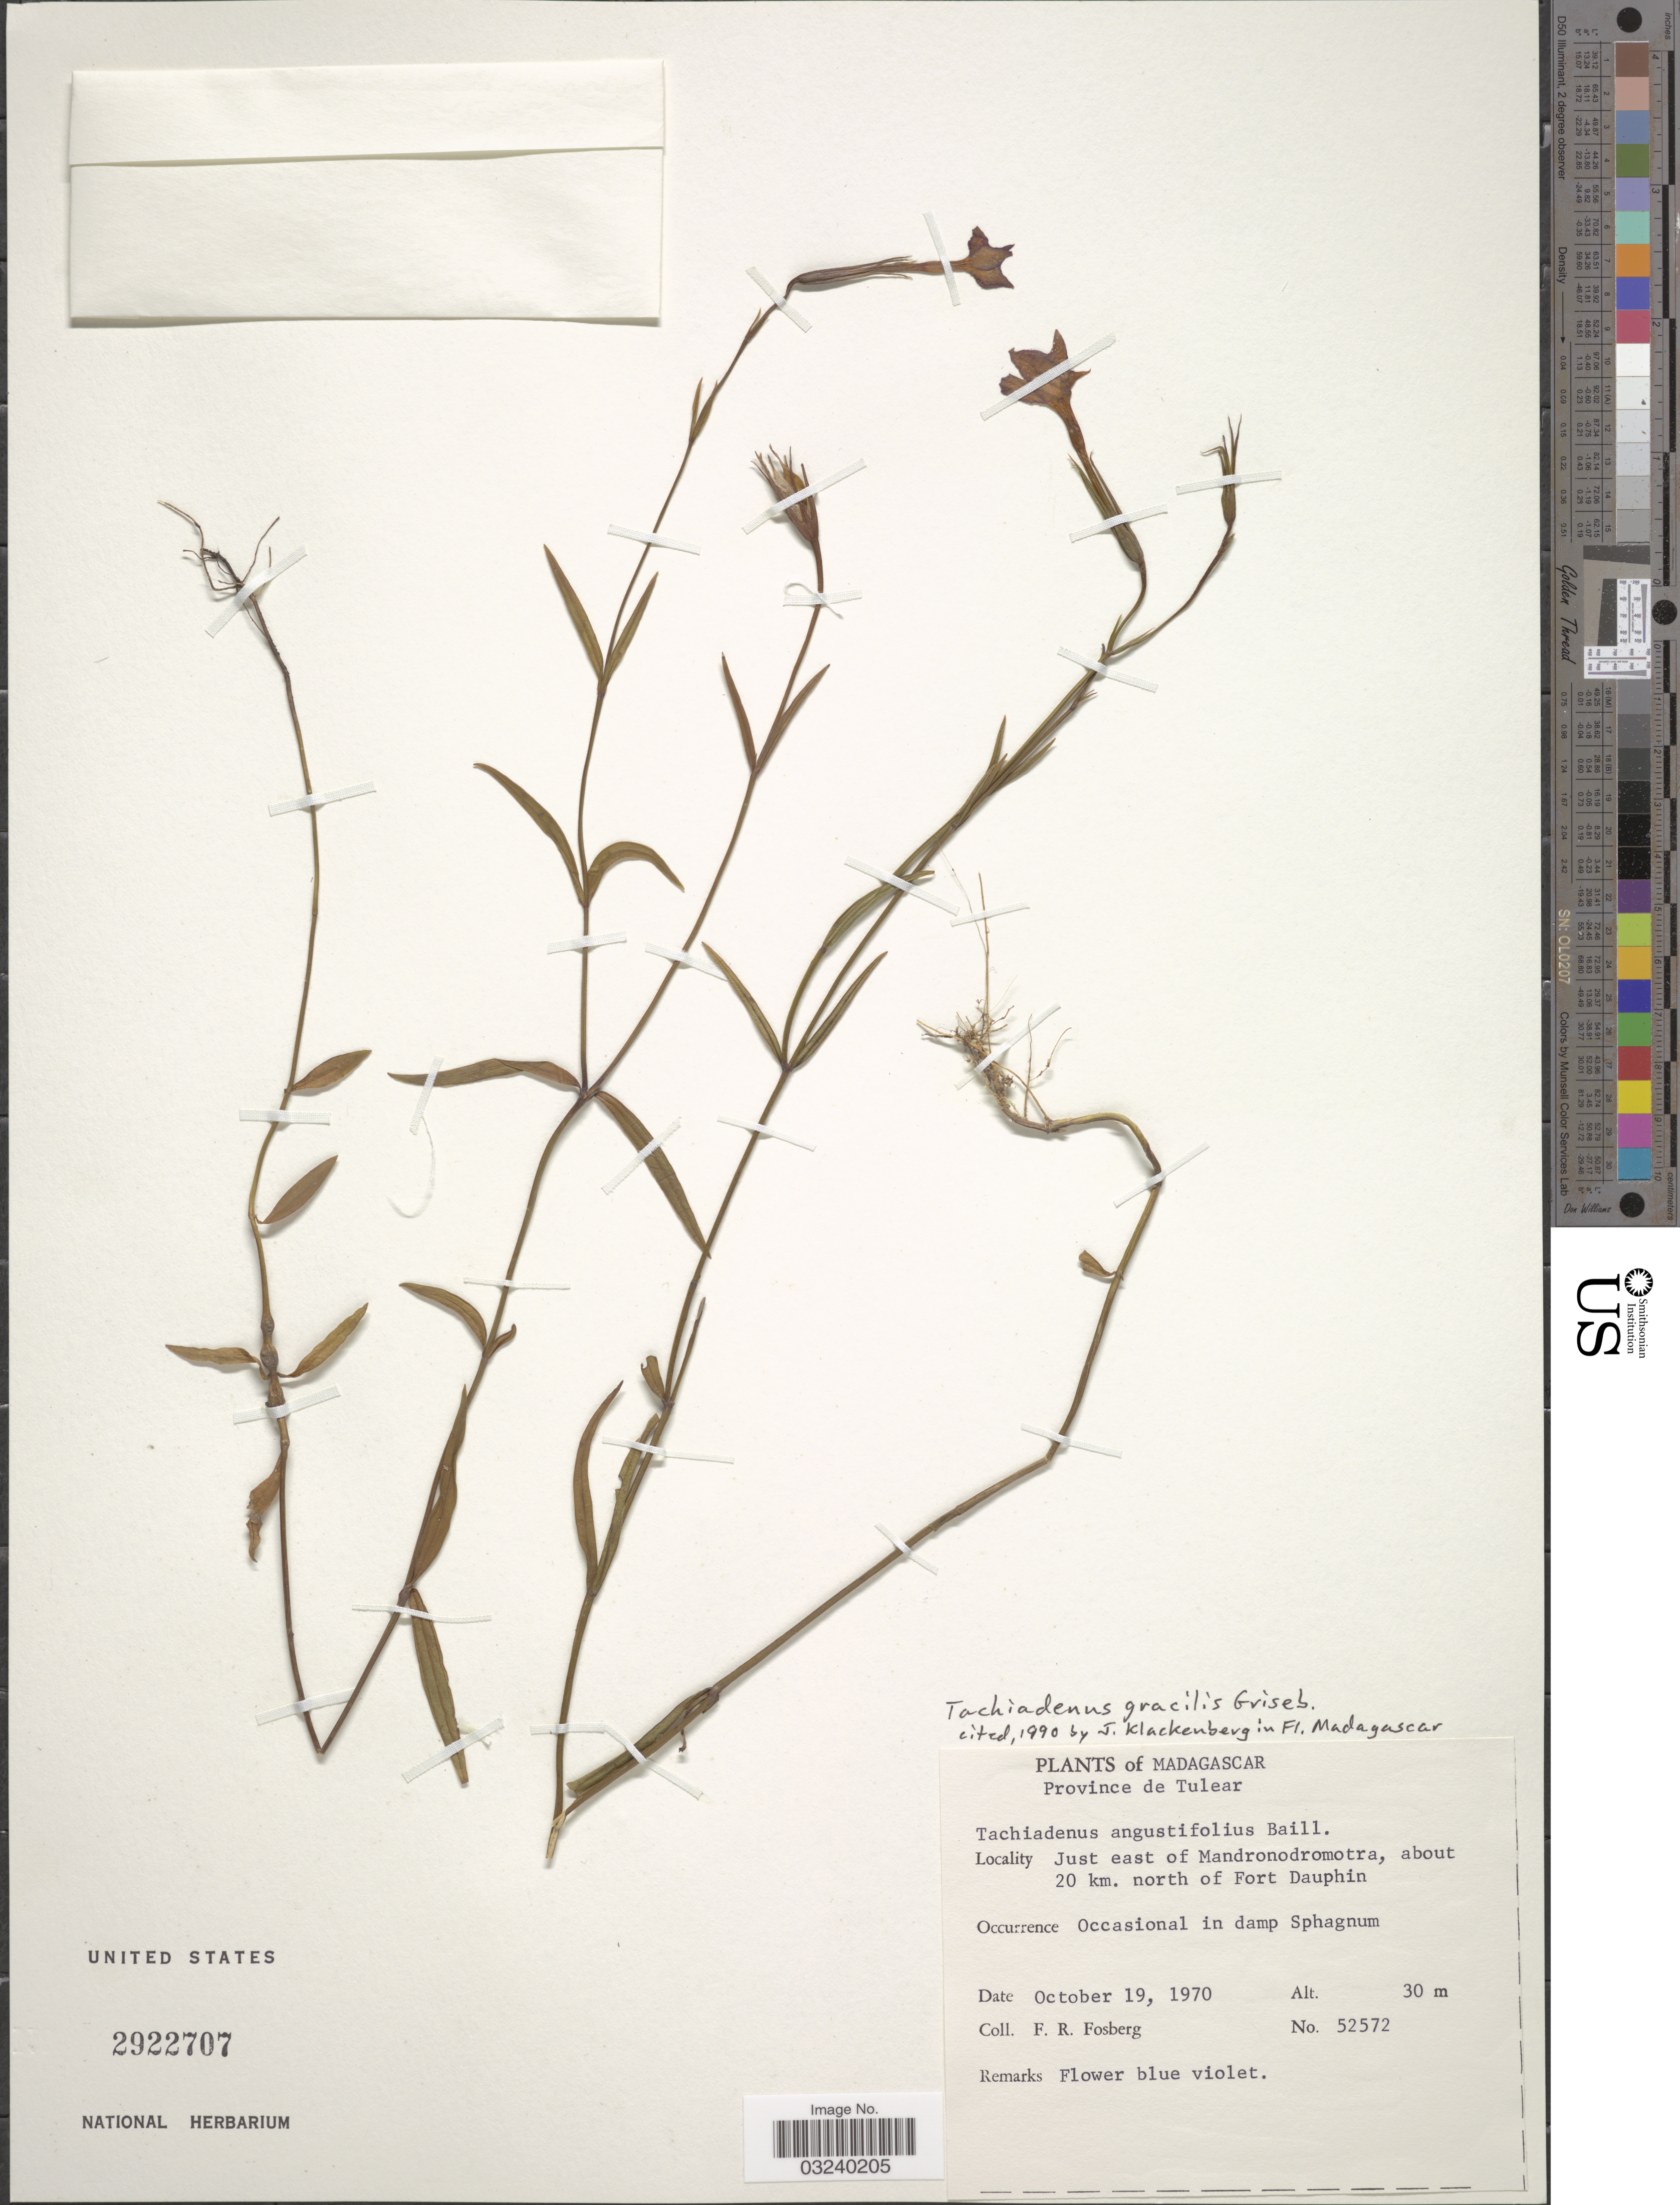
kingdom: Plantae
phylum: Tracheophyta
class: Magnoliopsida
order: Gentianales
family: Gentianaceae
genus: Tachiadenus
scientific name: Tachiadenus gracilis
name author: Griseb.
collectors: F. R. Fosberg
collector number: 52572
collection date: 1970-10-19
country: Madagascar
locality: Province de Tulear, Just east of Mandronodromotra, about 20 km. north of Fort Dauphin.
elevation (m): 30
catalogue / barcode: US 2922707